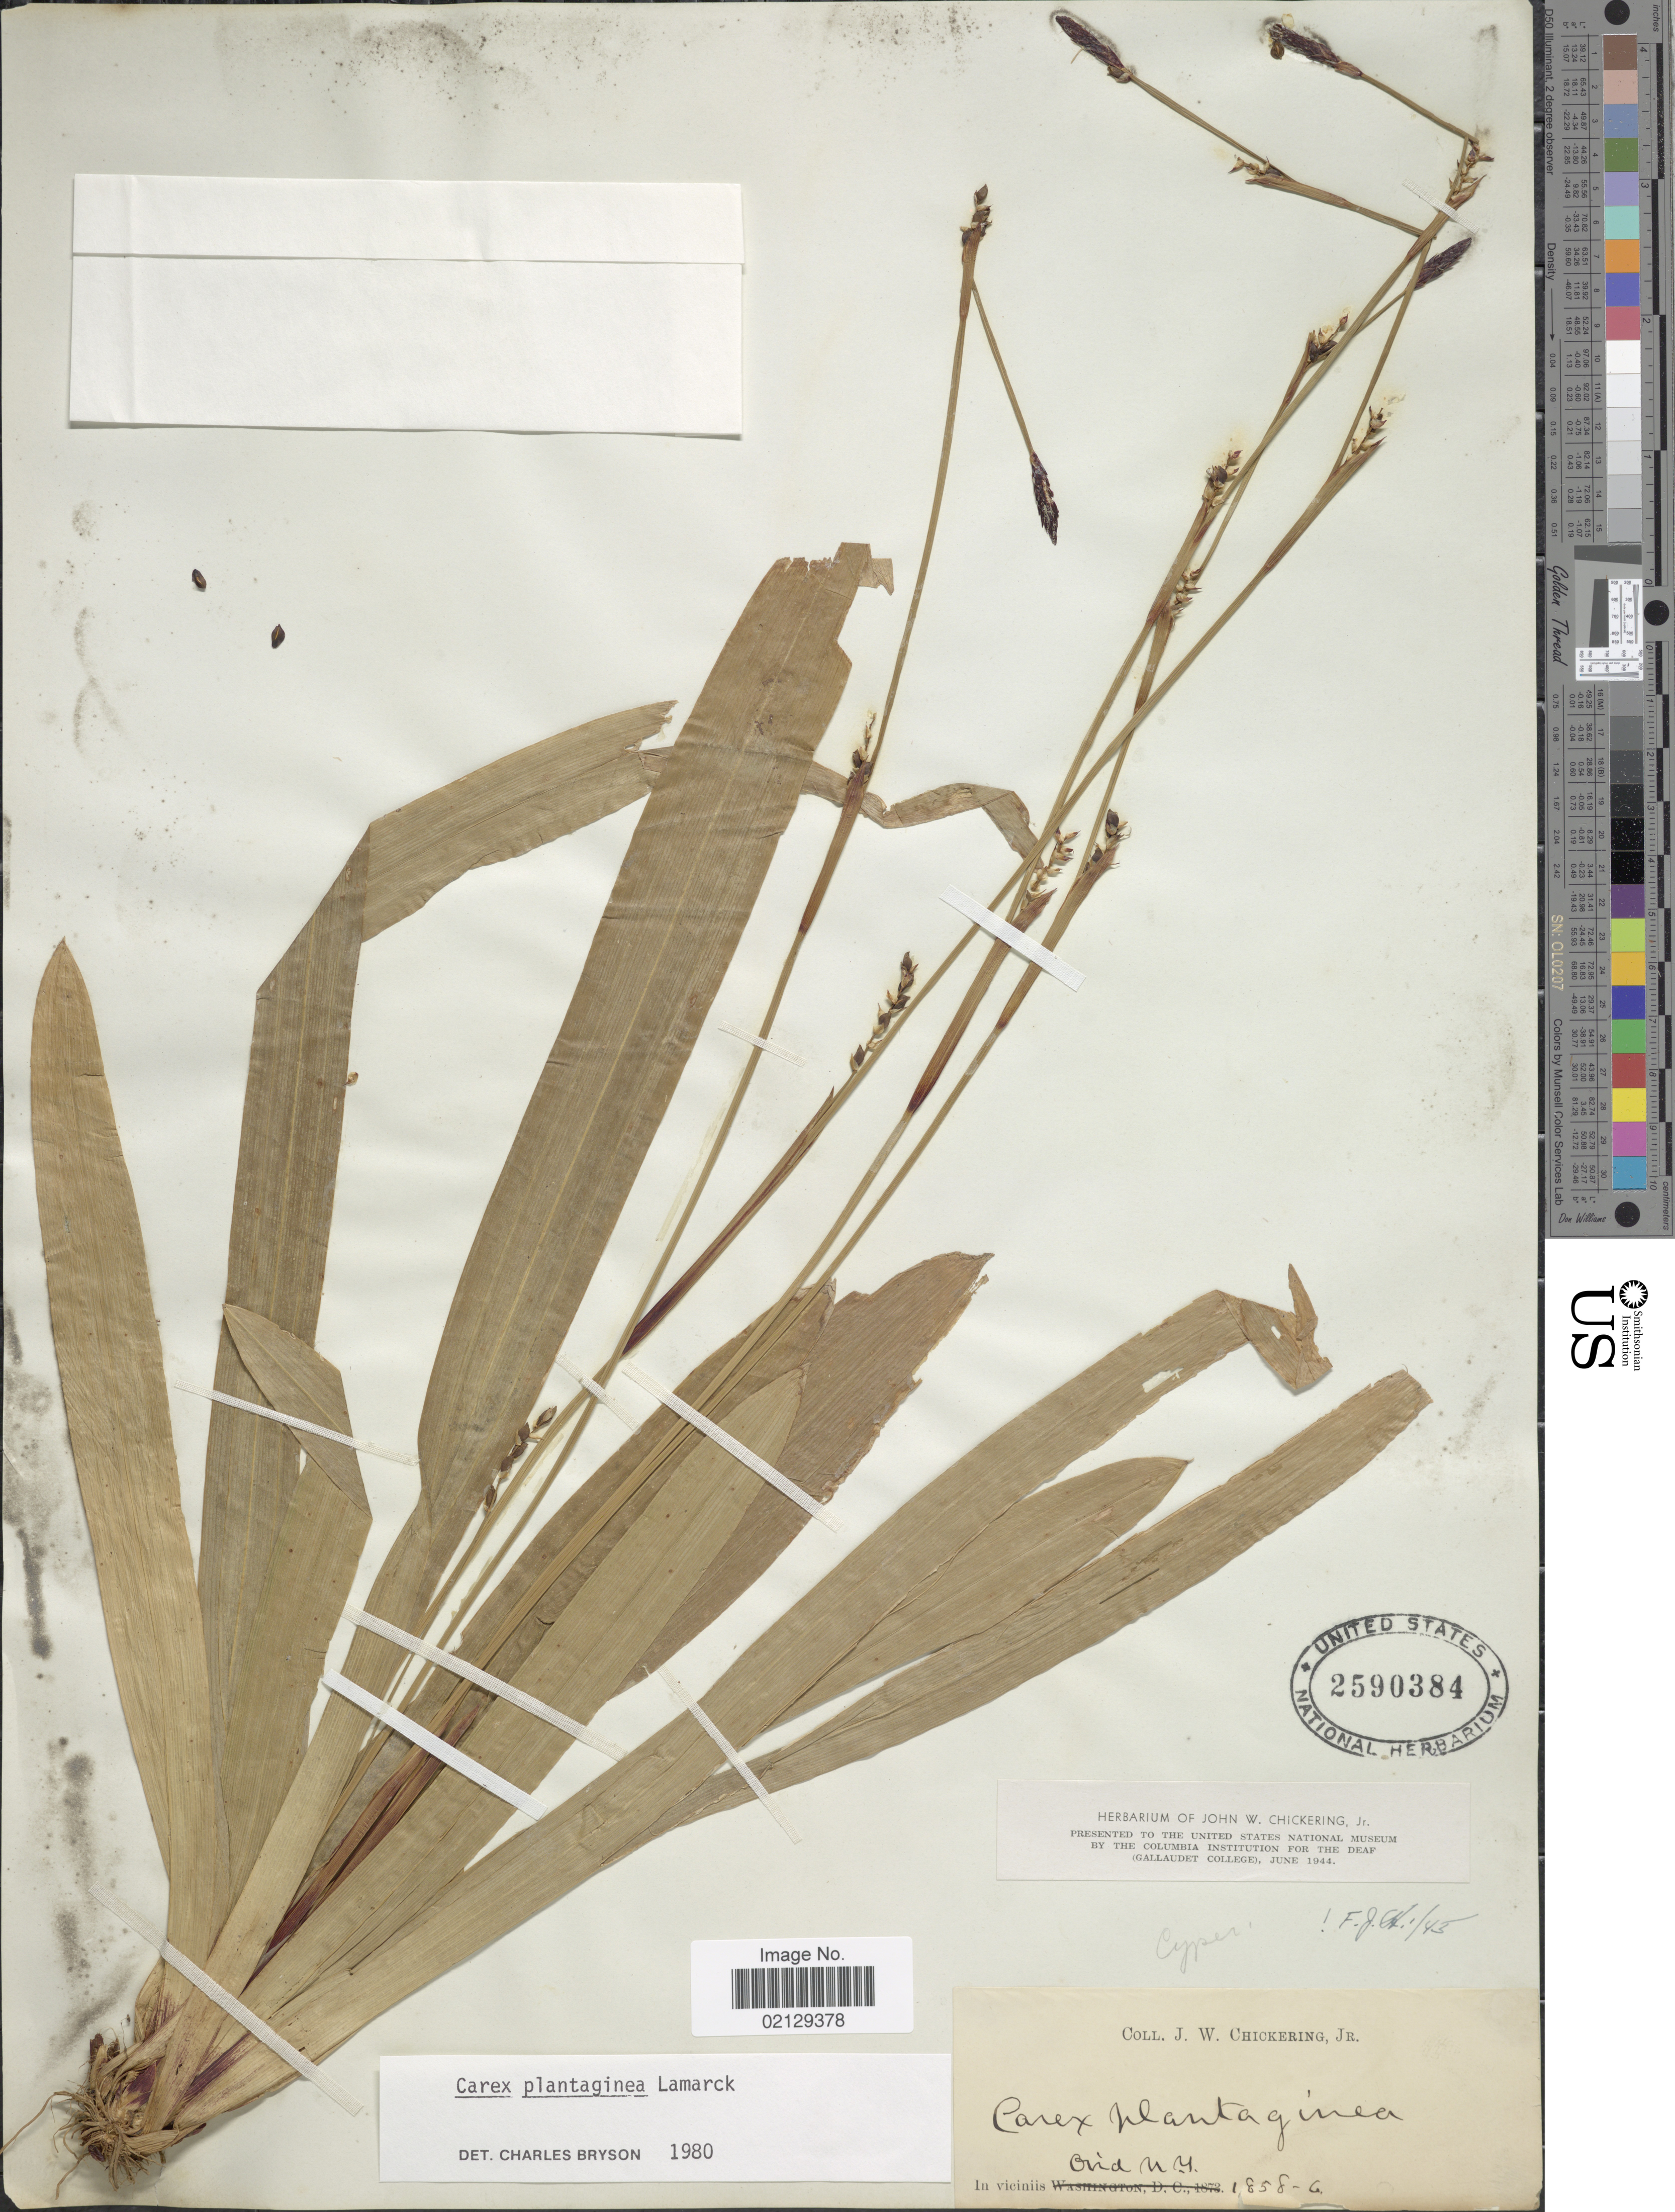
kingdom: Plantae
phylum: Tracheophyta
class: Liliopsida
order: Poales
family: Cyperaceae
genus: Carex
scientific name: Carex plantaginea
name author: Lam.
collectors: J. W. Chickering Jr.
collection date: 1858/1868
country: United States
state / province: New York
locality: In viciniisl Ovid, N.Y.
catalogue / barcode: US 2590384